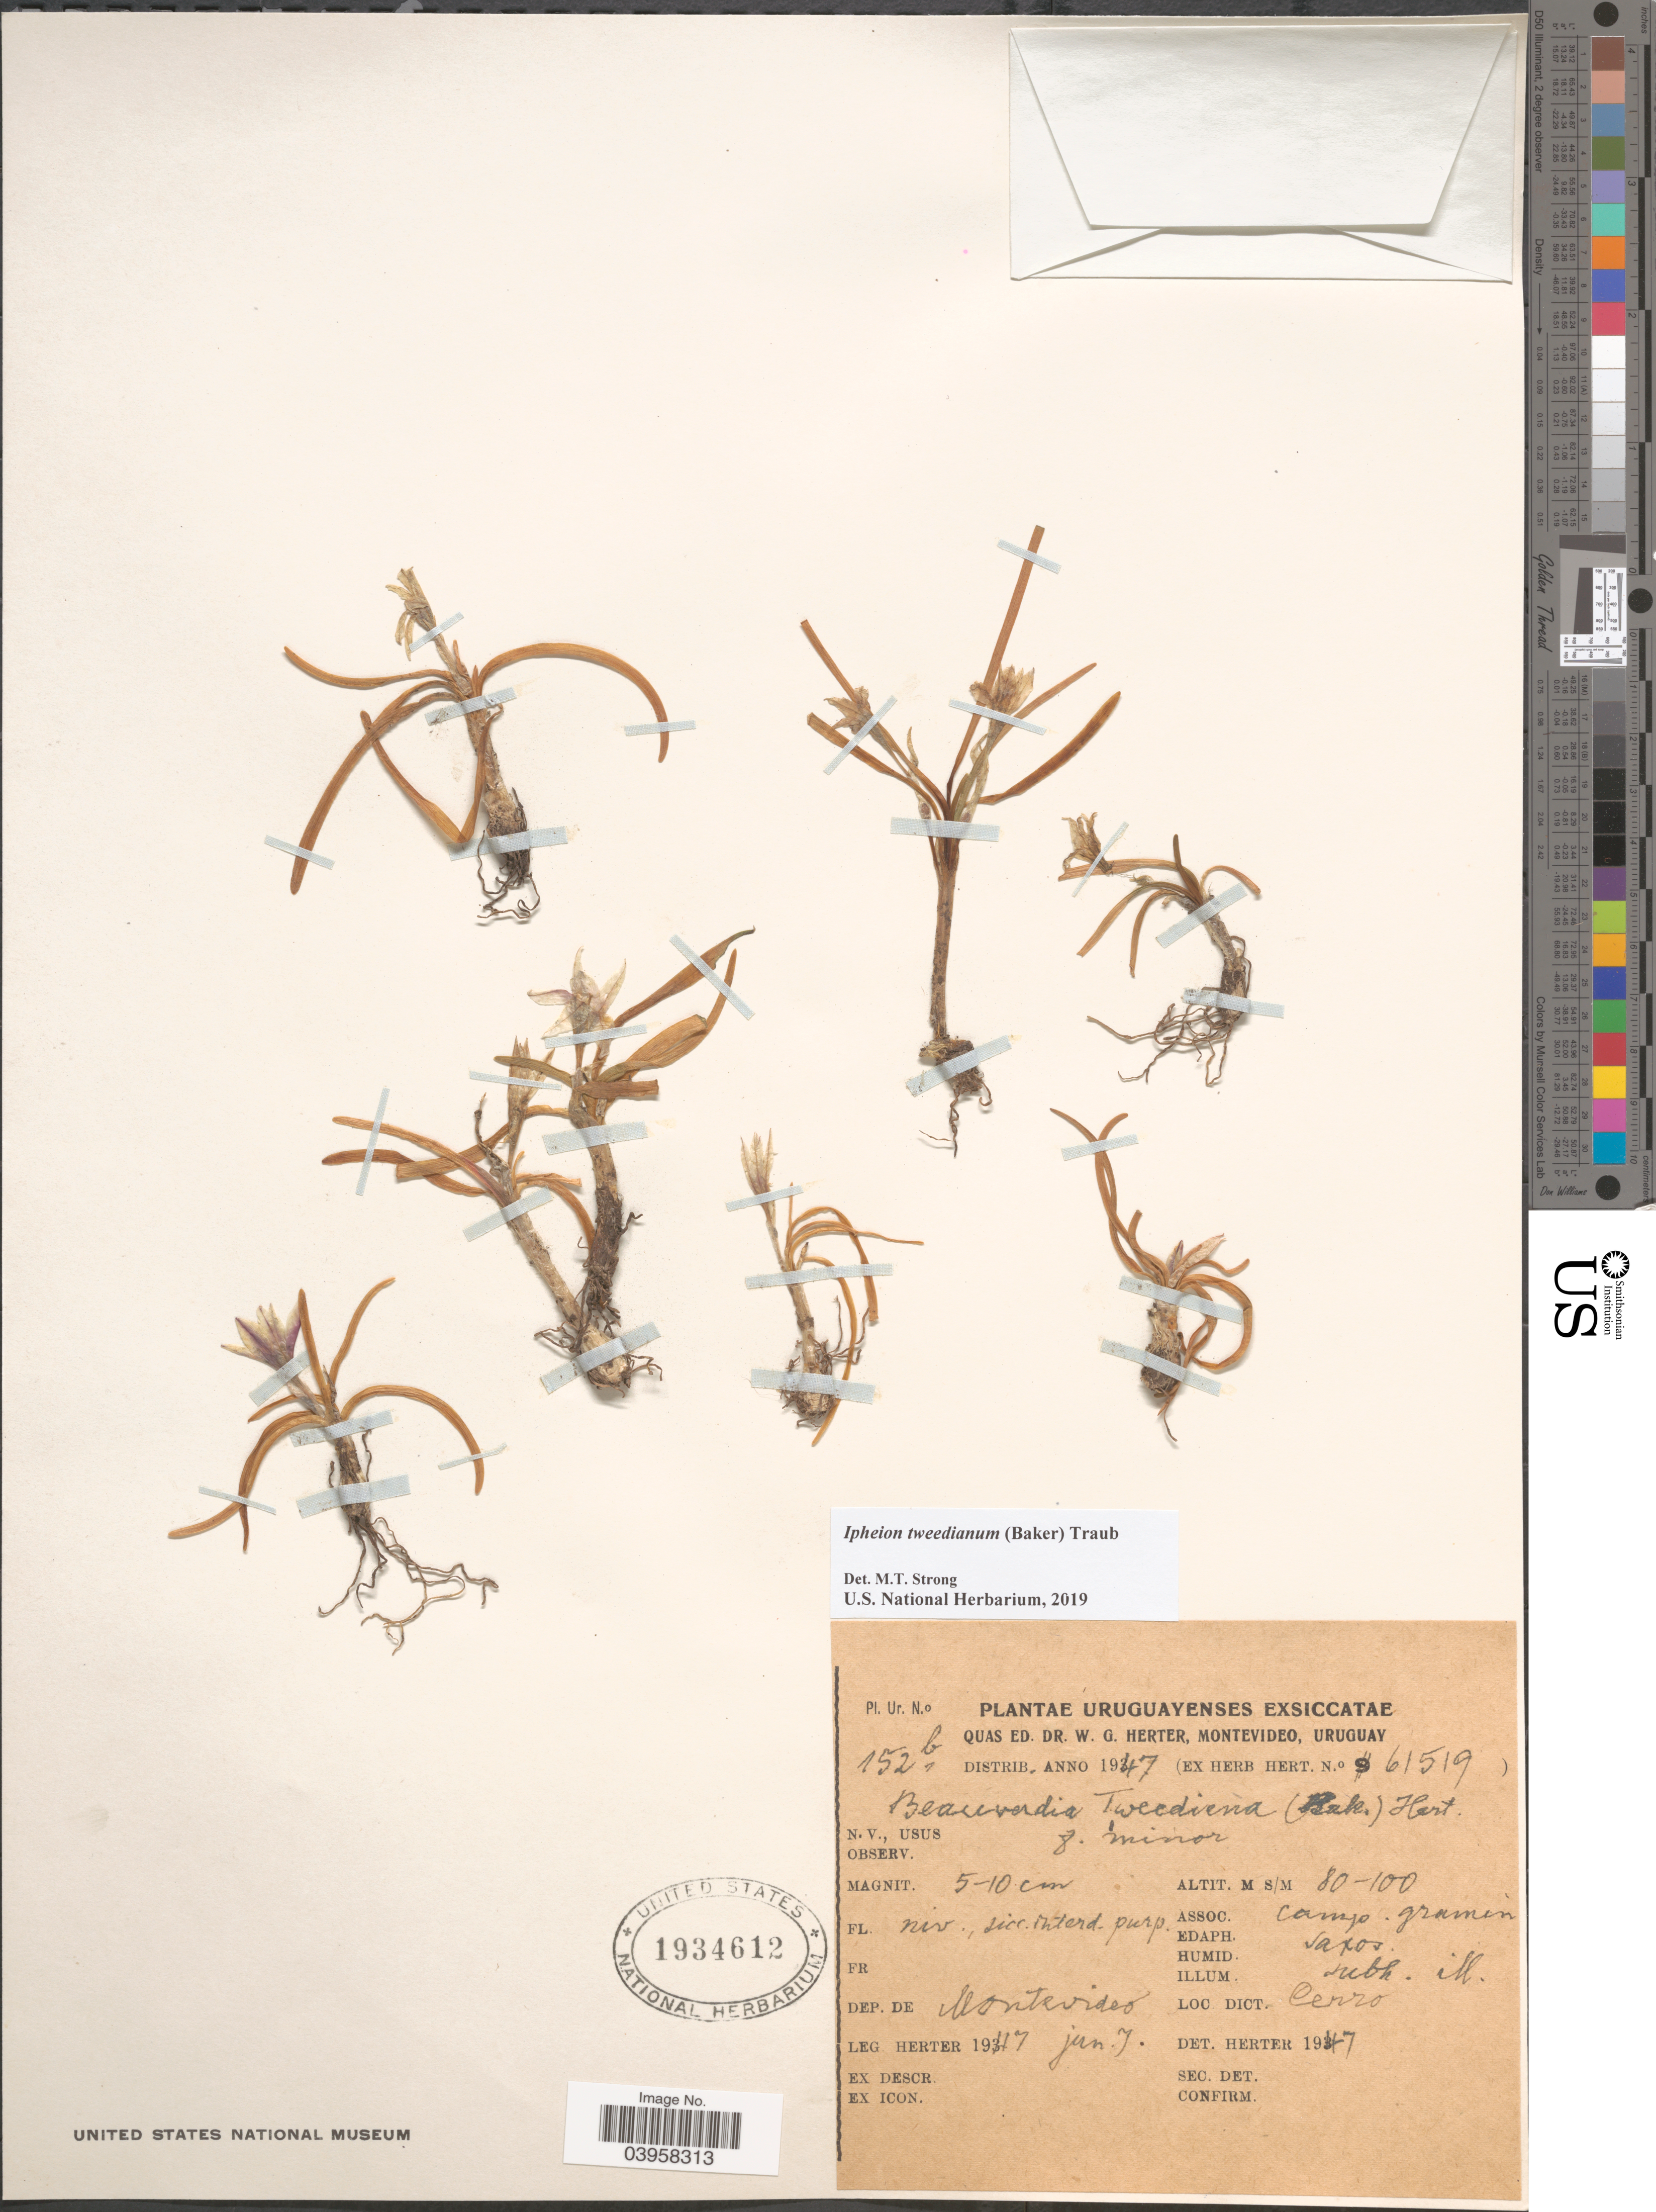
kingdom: Plantae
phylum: Tracheophyta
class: Liliopsida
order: Asparagales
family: Amaryllidaceae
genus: Ipheion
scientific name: Ipheion tweedieanum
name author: (Baker) Traub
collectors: W. G. Herter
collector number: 152b/61519*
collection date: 1947-06-07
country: Uruguay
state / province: Montevideo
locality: Dep. de Montevideo. Cerro.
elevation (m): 80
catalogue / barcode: US 1934612